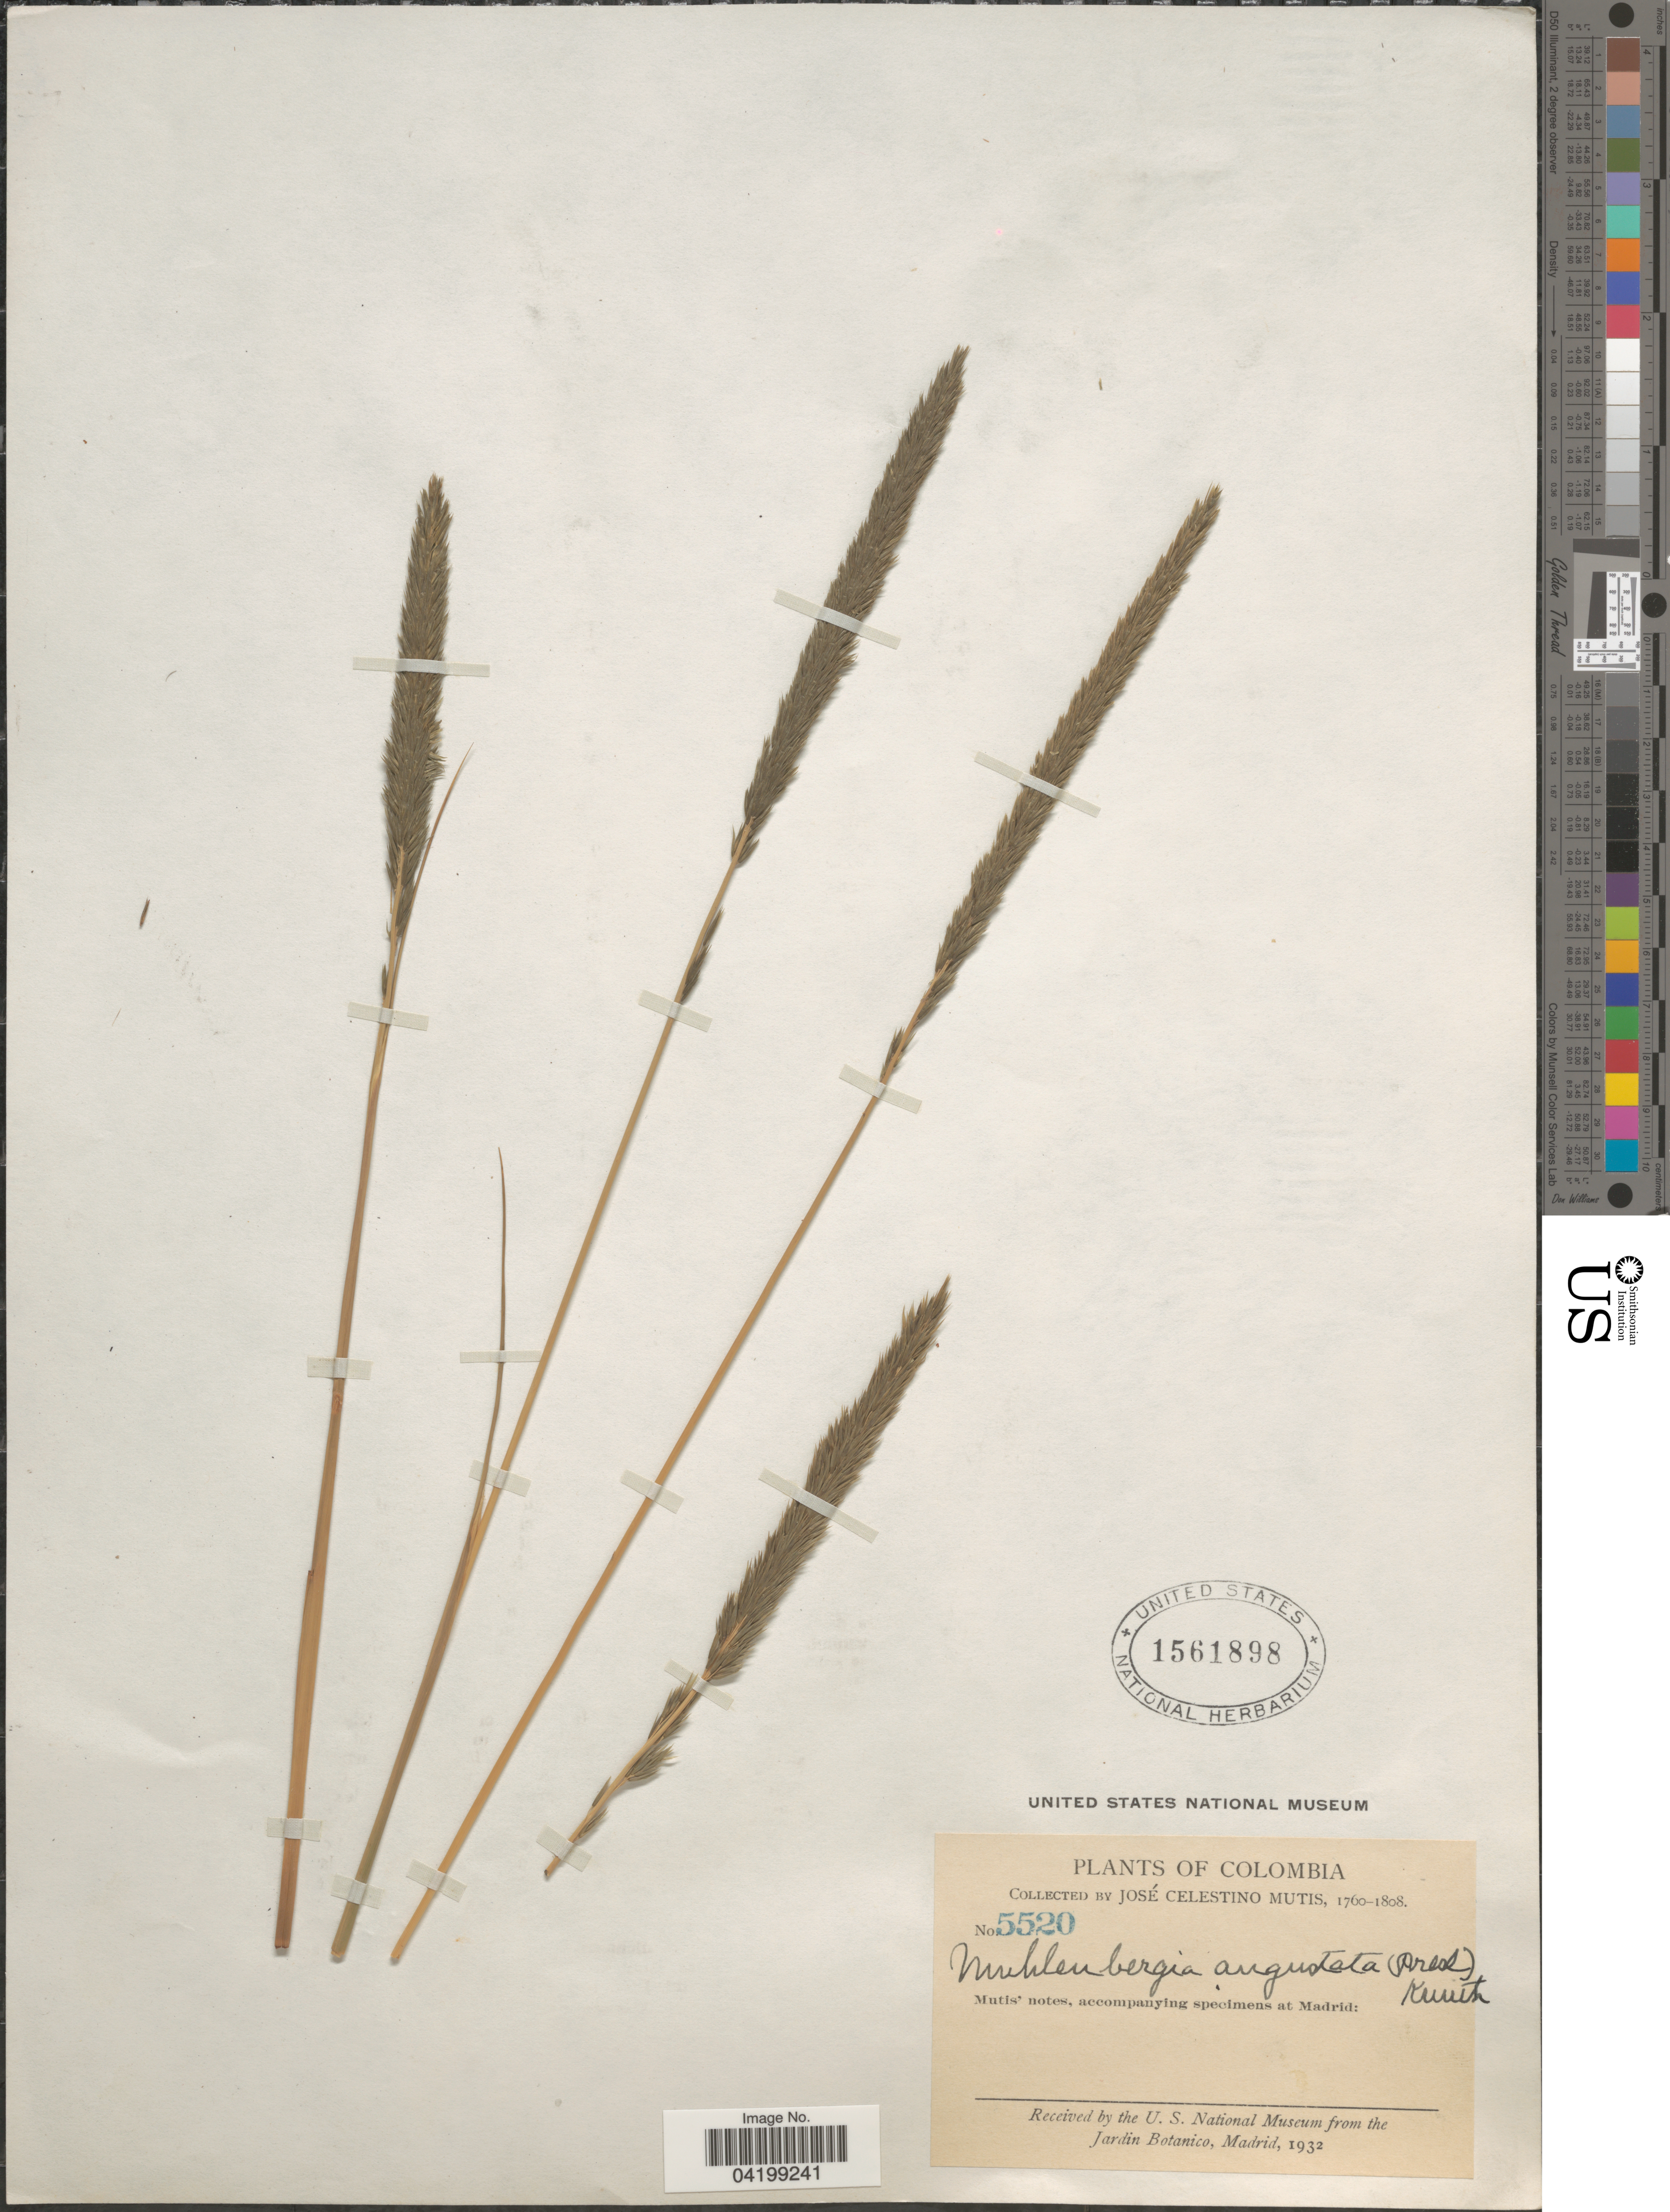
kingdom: Plantae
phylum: Tracheophyta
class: Liliopsida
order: Poales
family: Poaceae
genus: Muhlenbergia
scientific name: Muhlenbergia coerulea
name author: (Griseb.) Mez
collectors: J. C. B. Mutis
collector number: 5520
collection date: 1760/1808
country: Colombia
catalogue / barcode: US 1561898